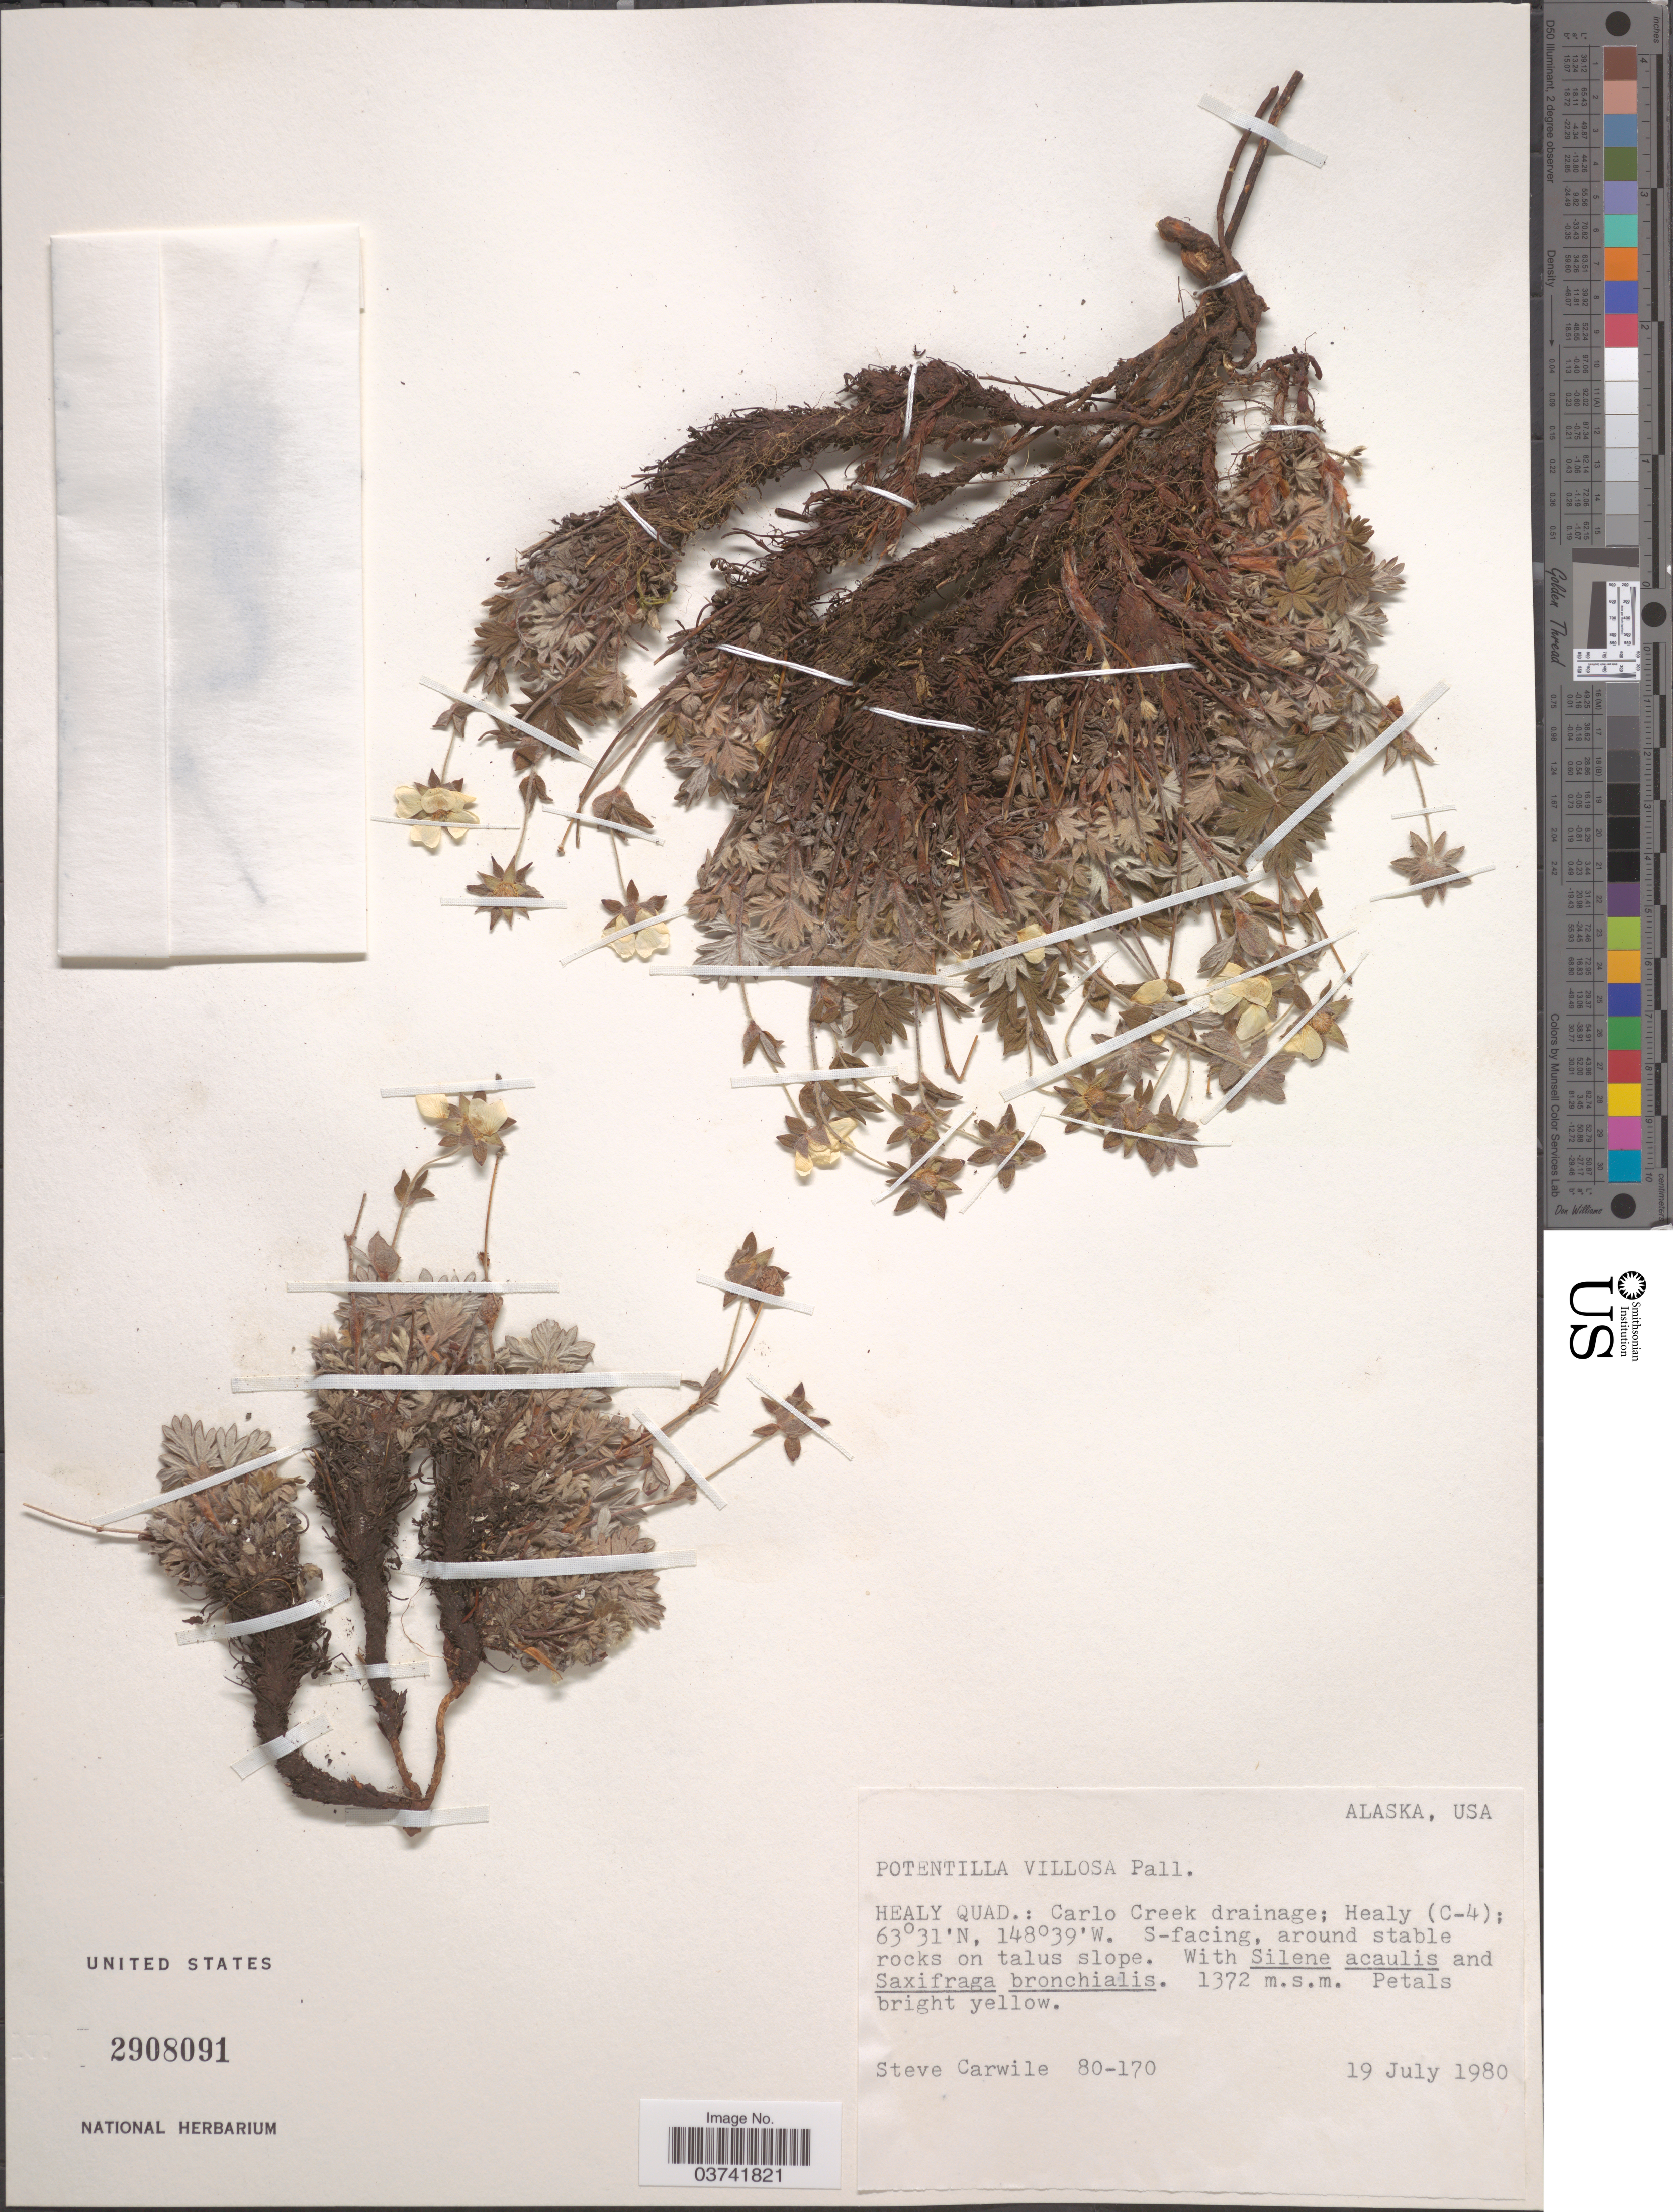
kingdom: Plantae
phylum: Tracheophyta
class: Magnoliopsida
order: Rosales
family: Rosaceae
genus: Potentilla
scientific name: Potentilla villosa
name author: Pall. ex Pursh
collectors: S. Carwile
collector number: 80-170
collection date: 1980-07-19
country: United States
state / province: Alaska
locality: Healy Quad.: Carlo Creek drainage; Healy (C-4); S-facing.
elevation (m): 1372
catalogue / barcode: US 2908091